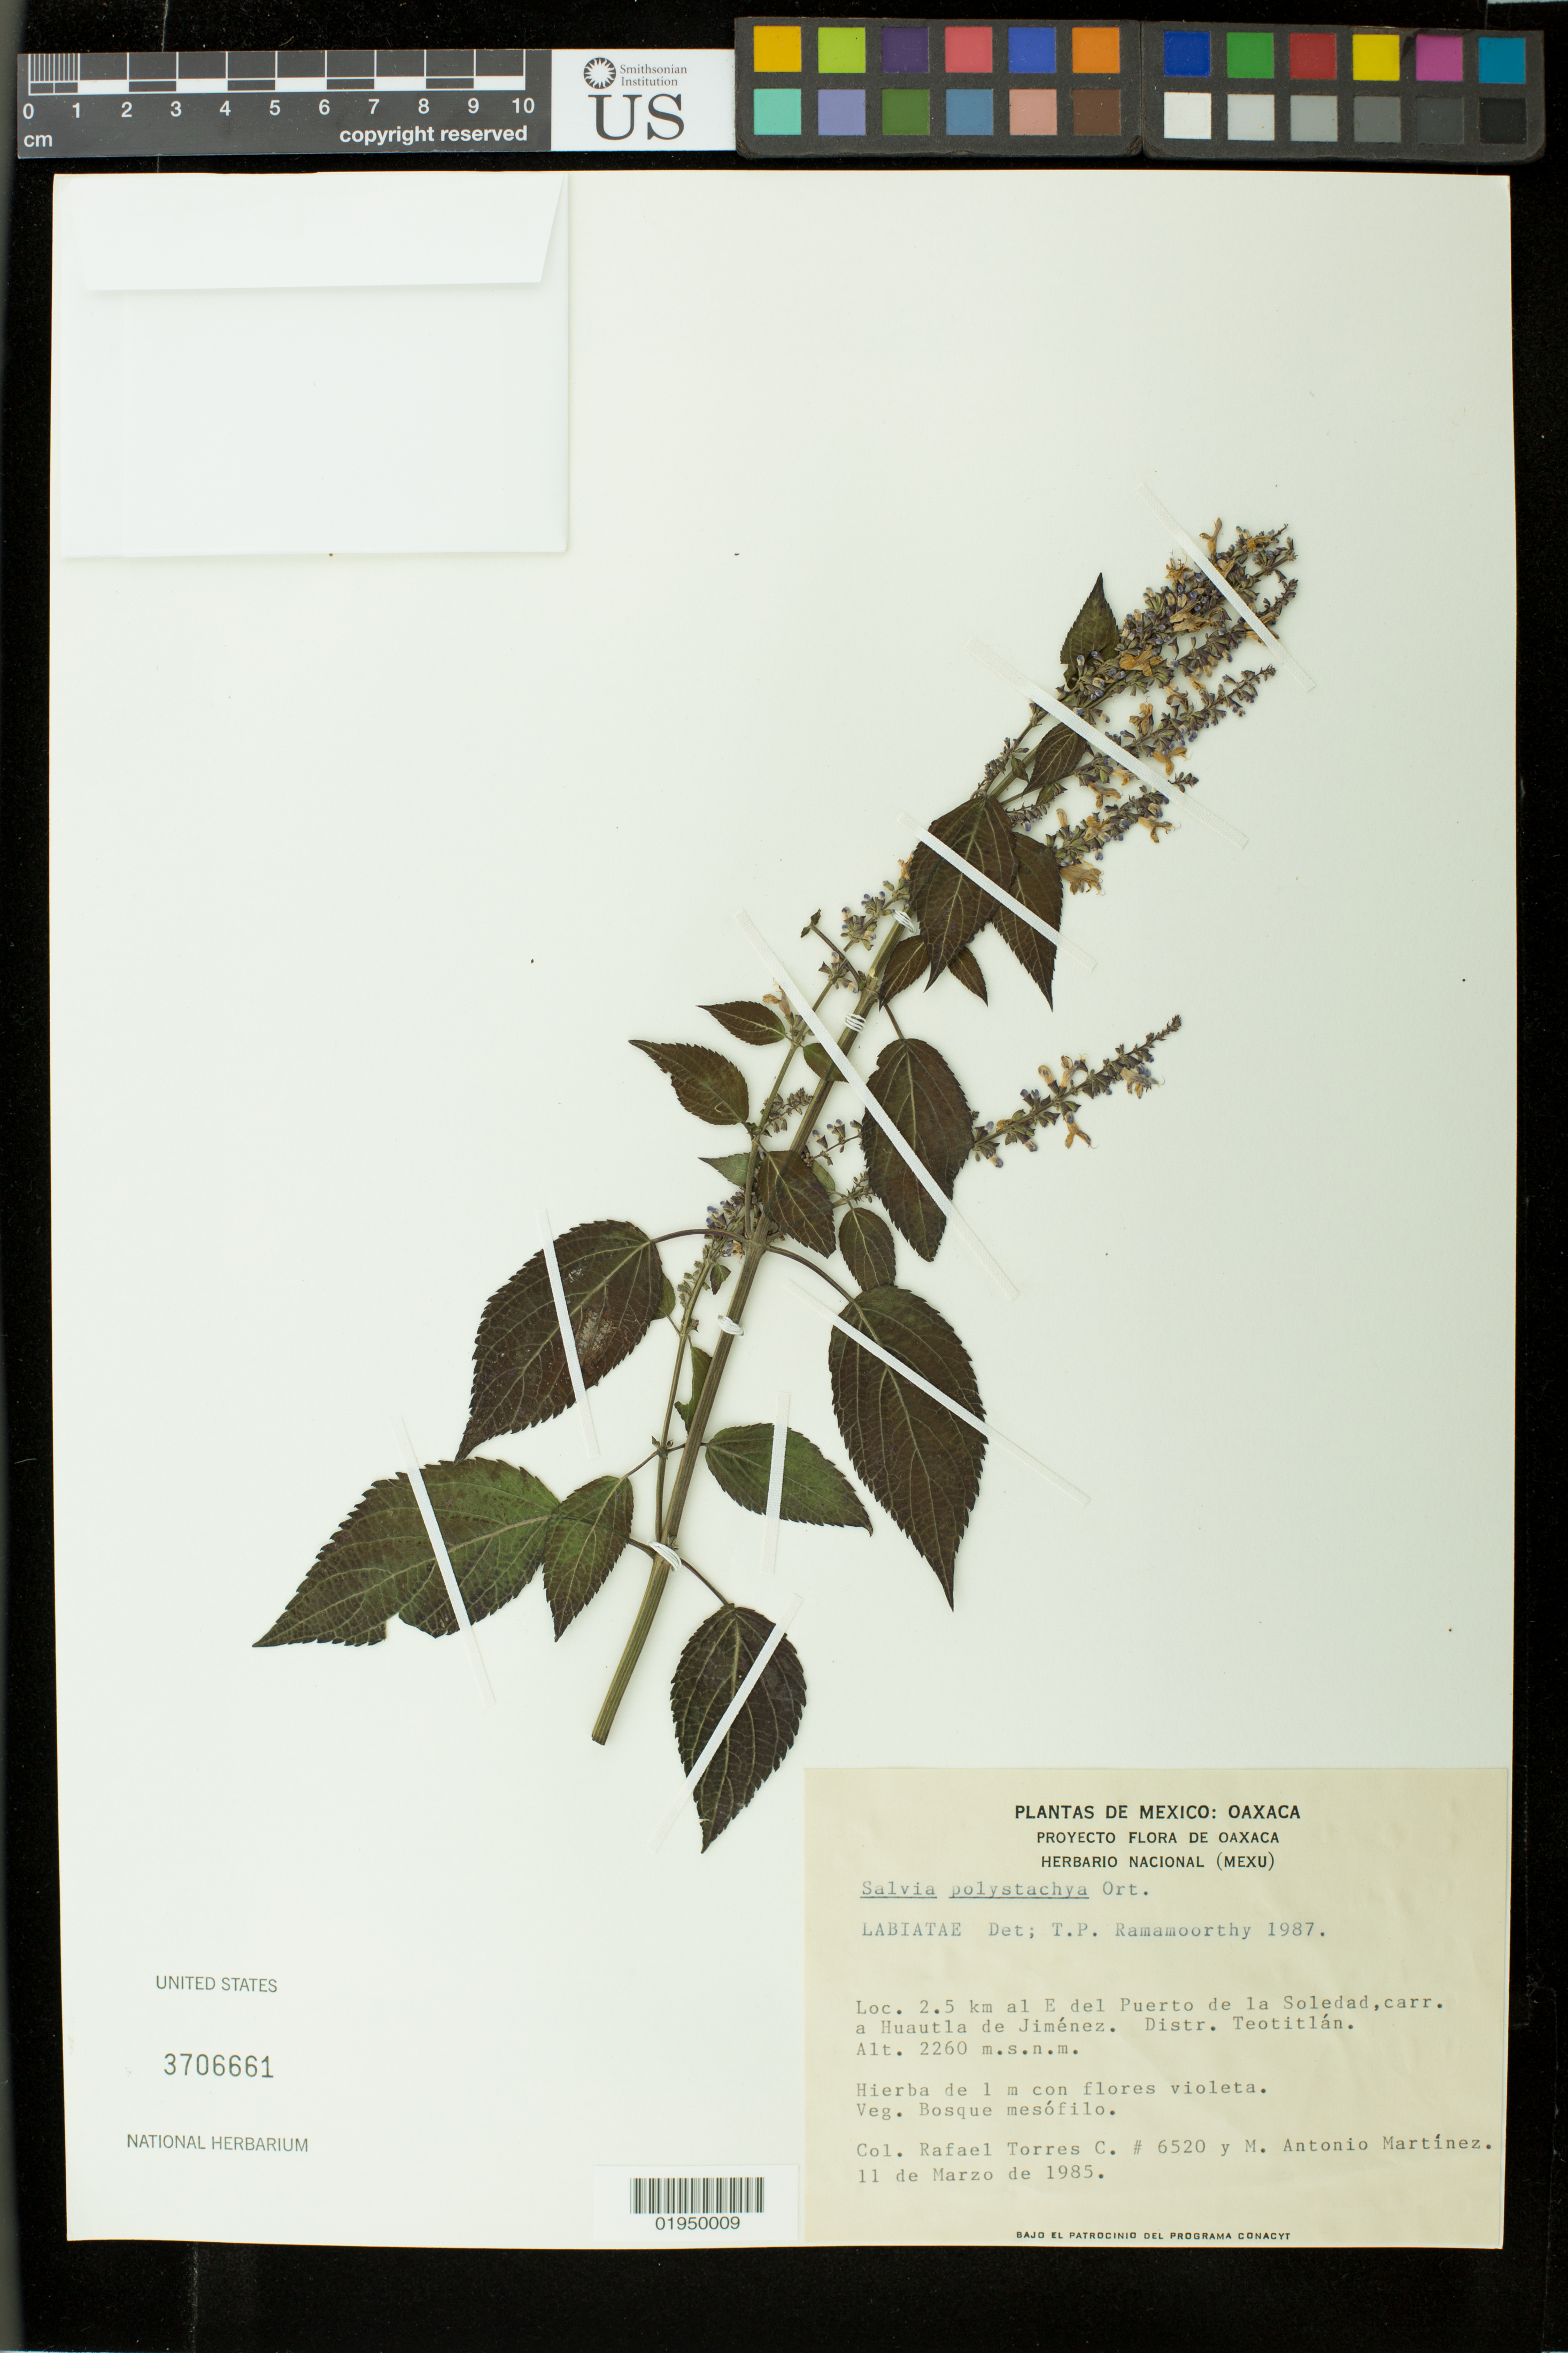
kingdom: Plantae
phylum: Tracheophyta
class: Magnoliopsida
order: Lamiales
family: Lamiaceae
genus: Salvia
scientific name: Salvia polystachya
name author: Cav.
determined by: Ramamoorthy, T. P.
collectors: R. Torres C. & M. A. Martinez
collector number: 6520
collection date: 1985-03-11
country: Mexico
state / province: Oaxaca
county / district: Teotitlán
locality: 2.5 km al E del Puerto de la Soledad, carr. a Huautla de Jimenez.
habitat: Bosque mesofilo.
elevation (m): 2260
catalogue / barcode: US 3706661